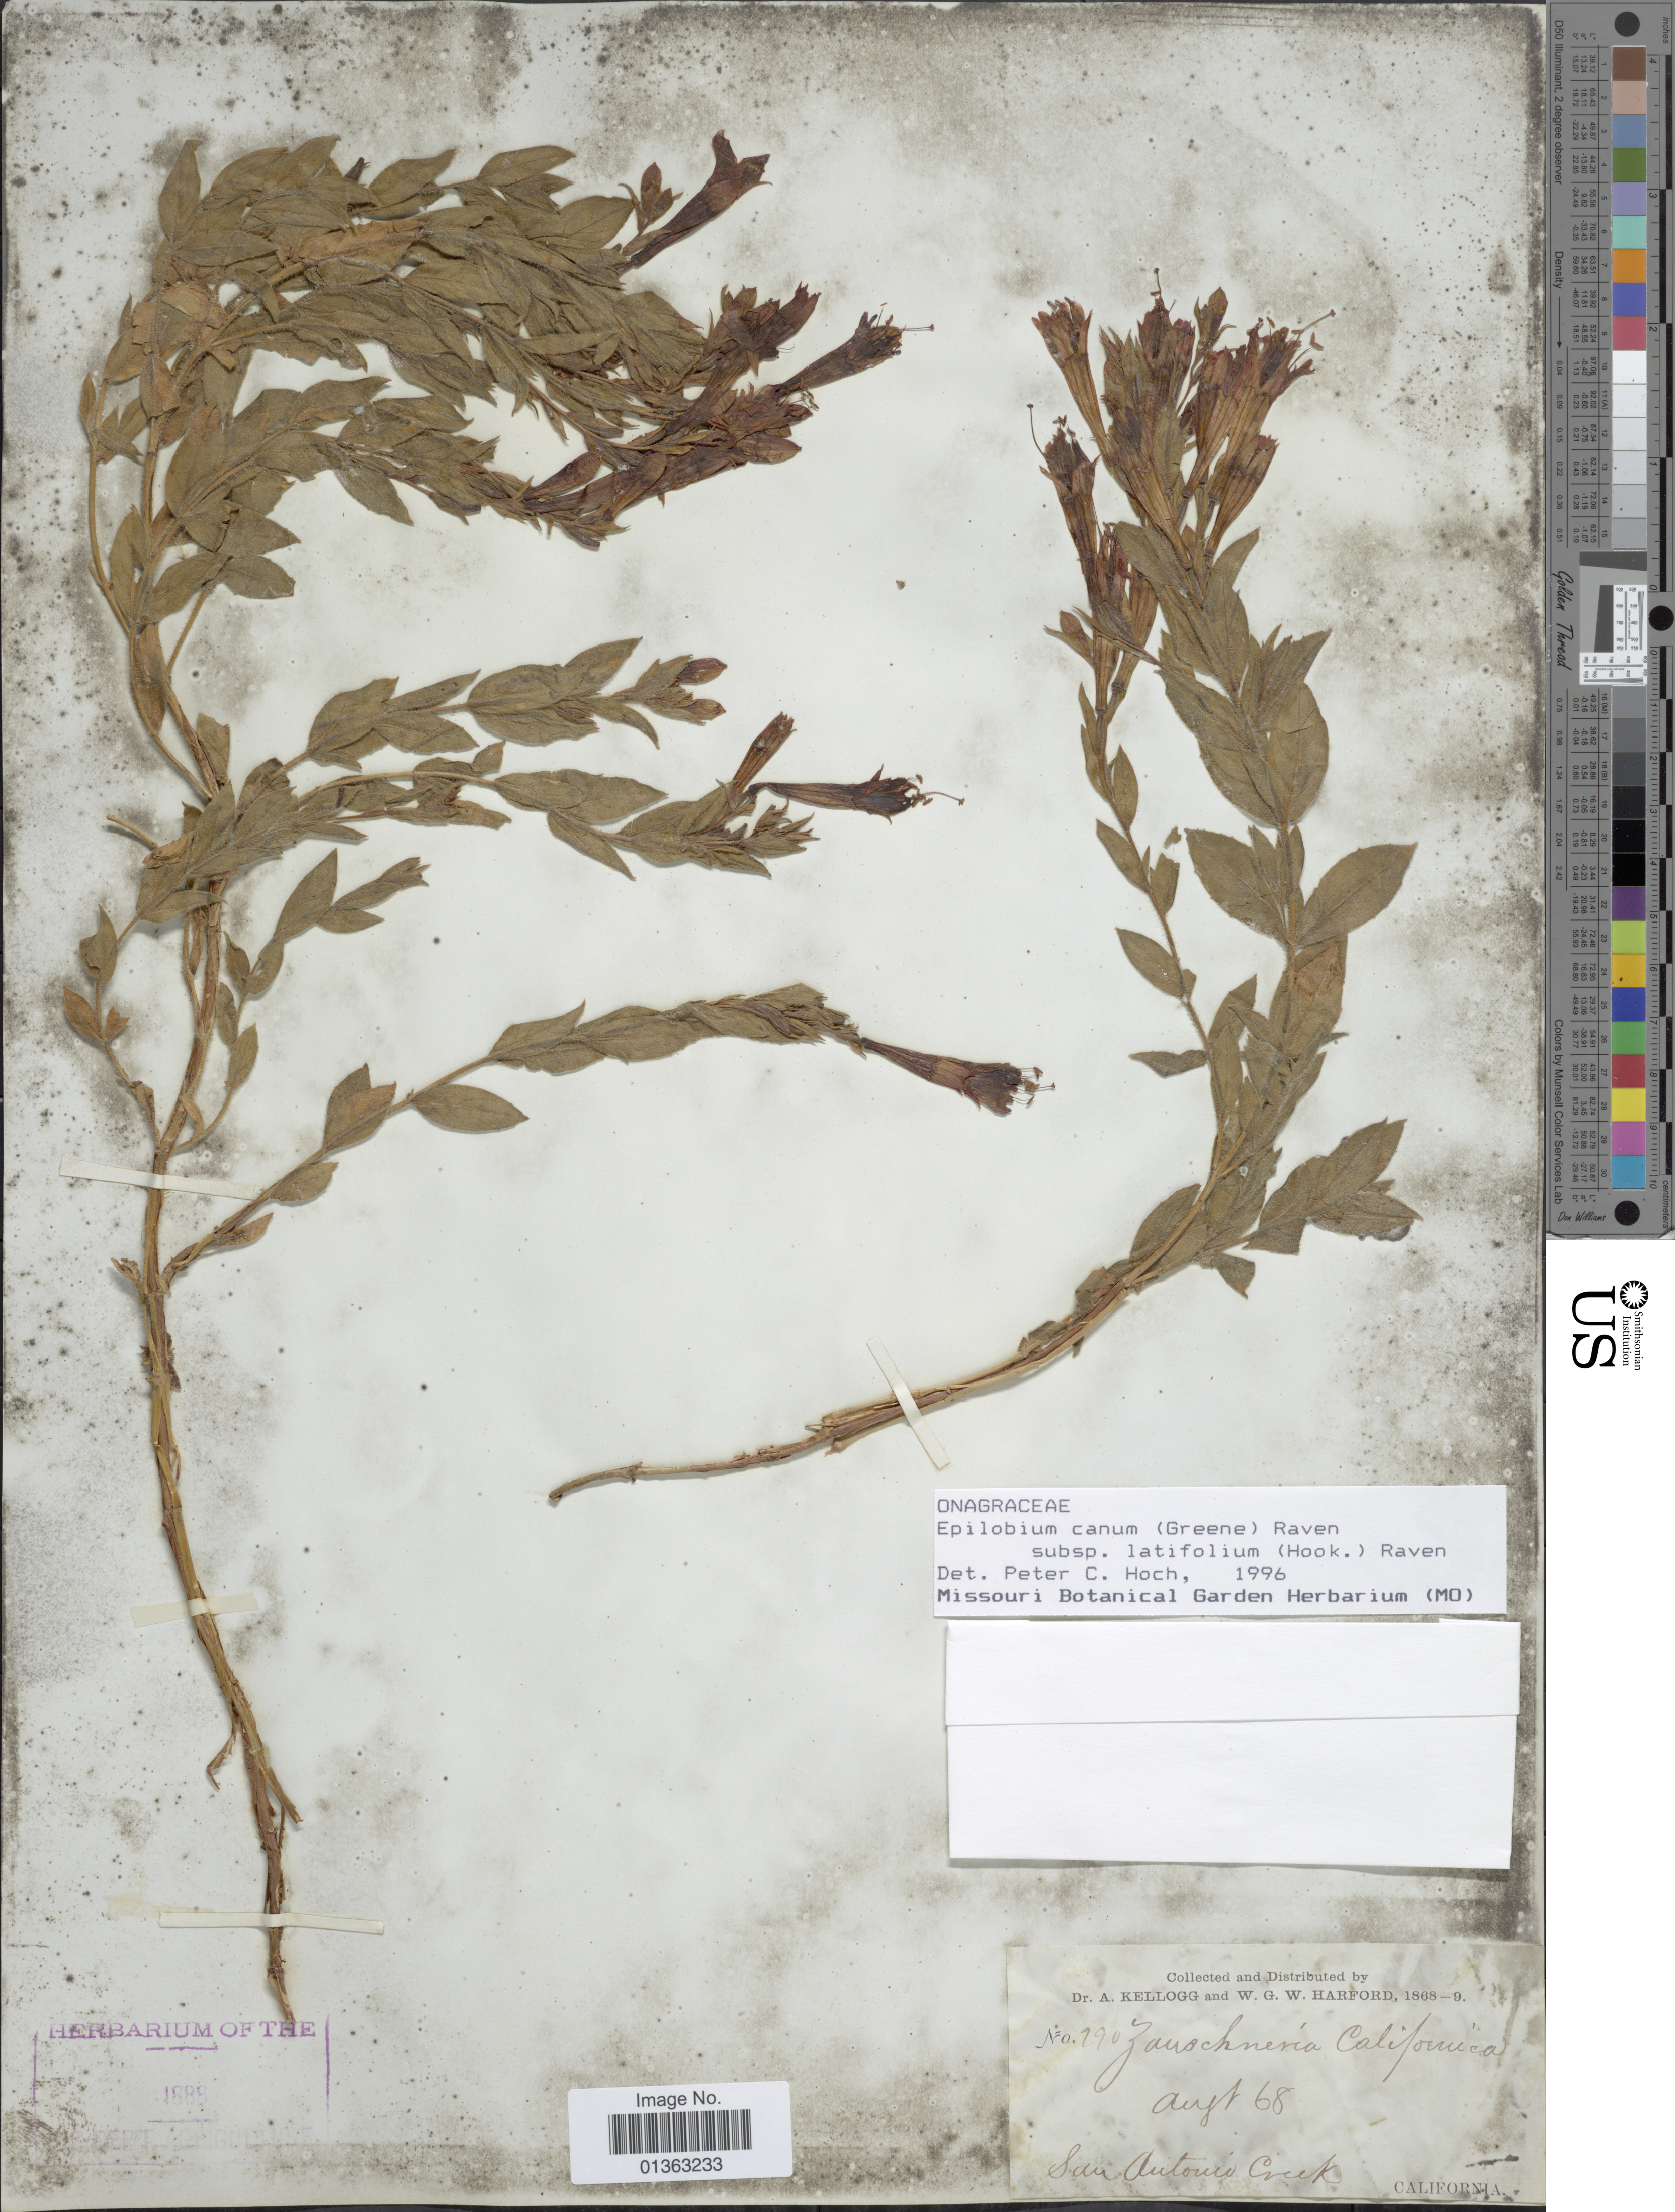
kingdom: Plantae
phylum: Tracheophyta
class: Magnoliopsida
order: Myrtales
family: Onagraceae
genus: Epilobium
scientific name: Epilobium canum subsp. latifolium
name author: (Hook.) P.H. Raven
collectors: A. Kellogg & W. G. W. Harford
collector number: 290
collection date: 1868-08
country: United States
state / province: California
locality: San Antonio Creek.